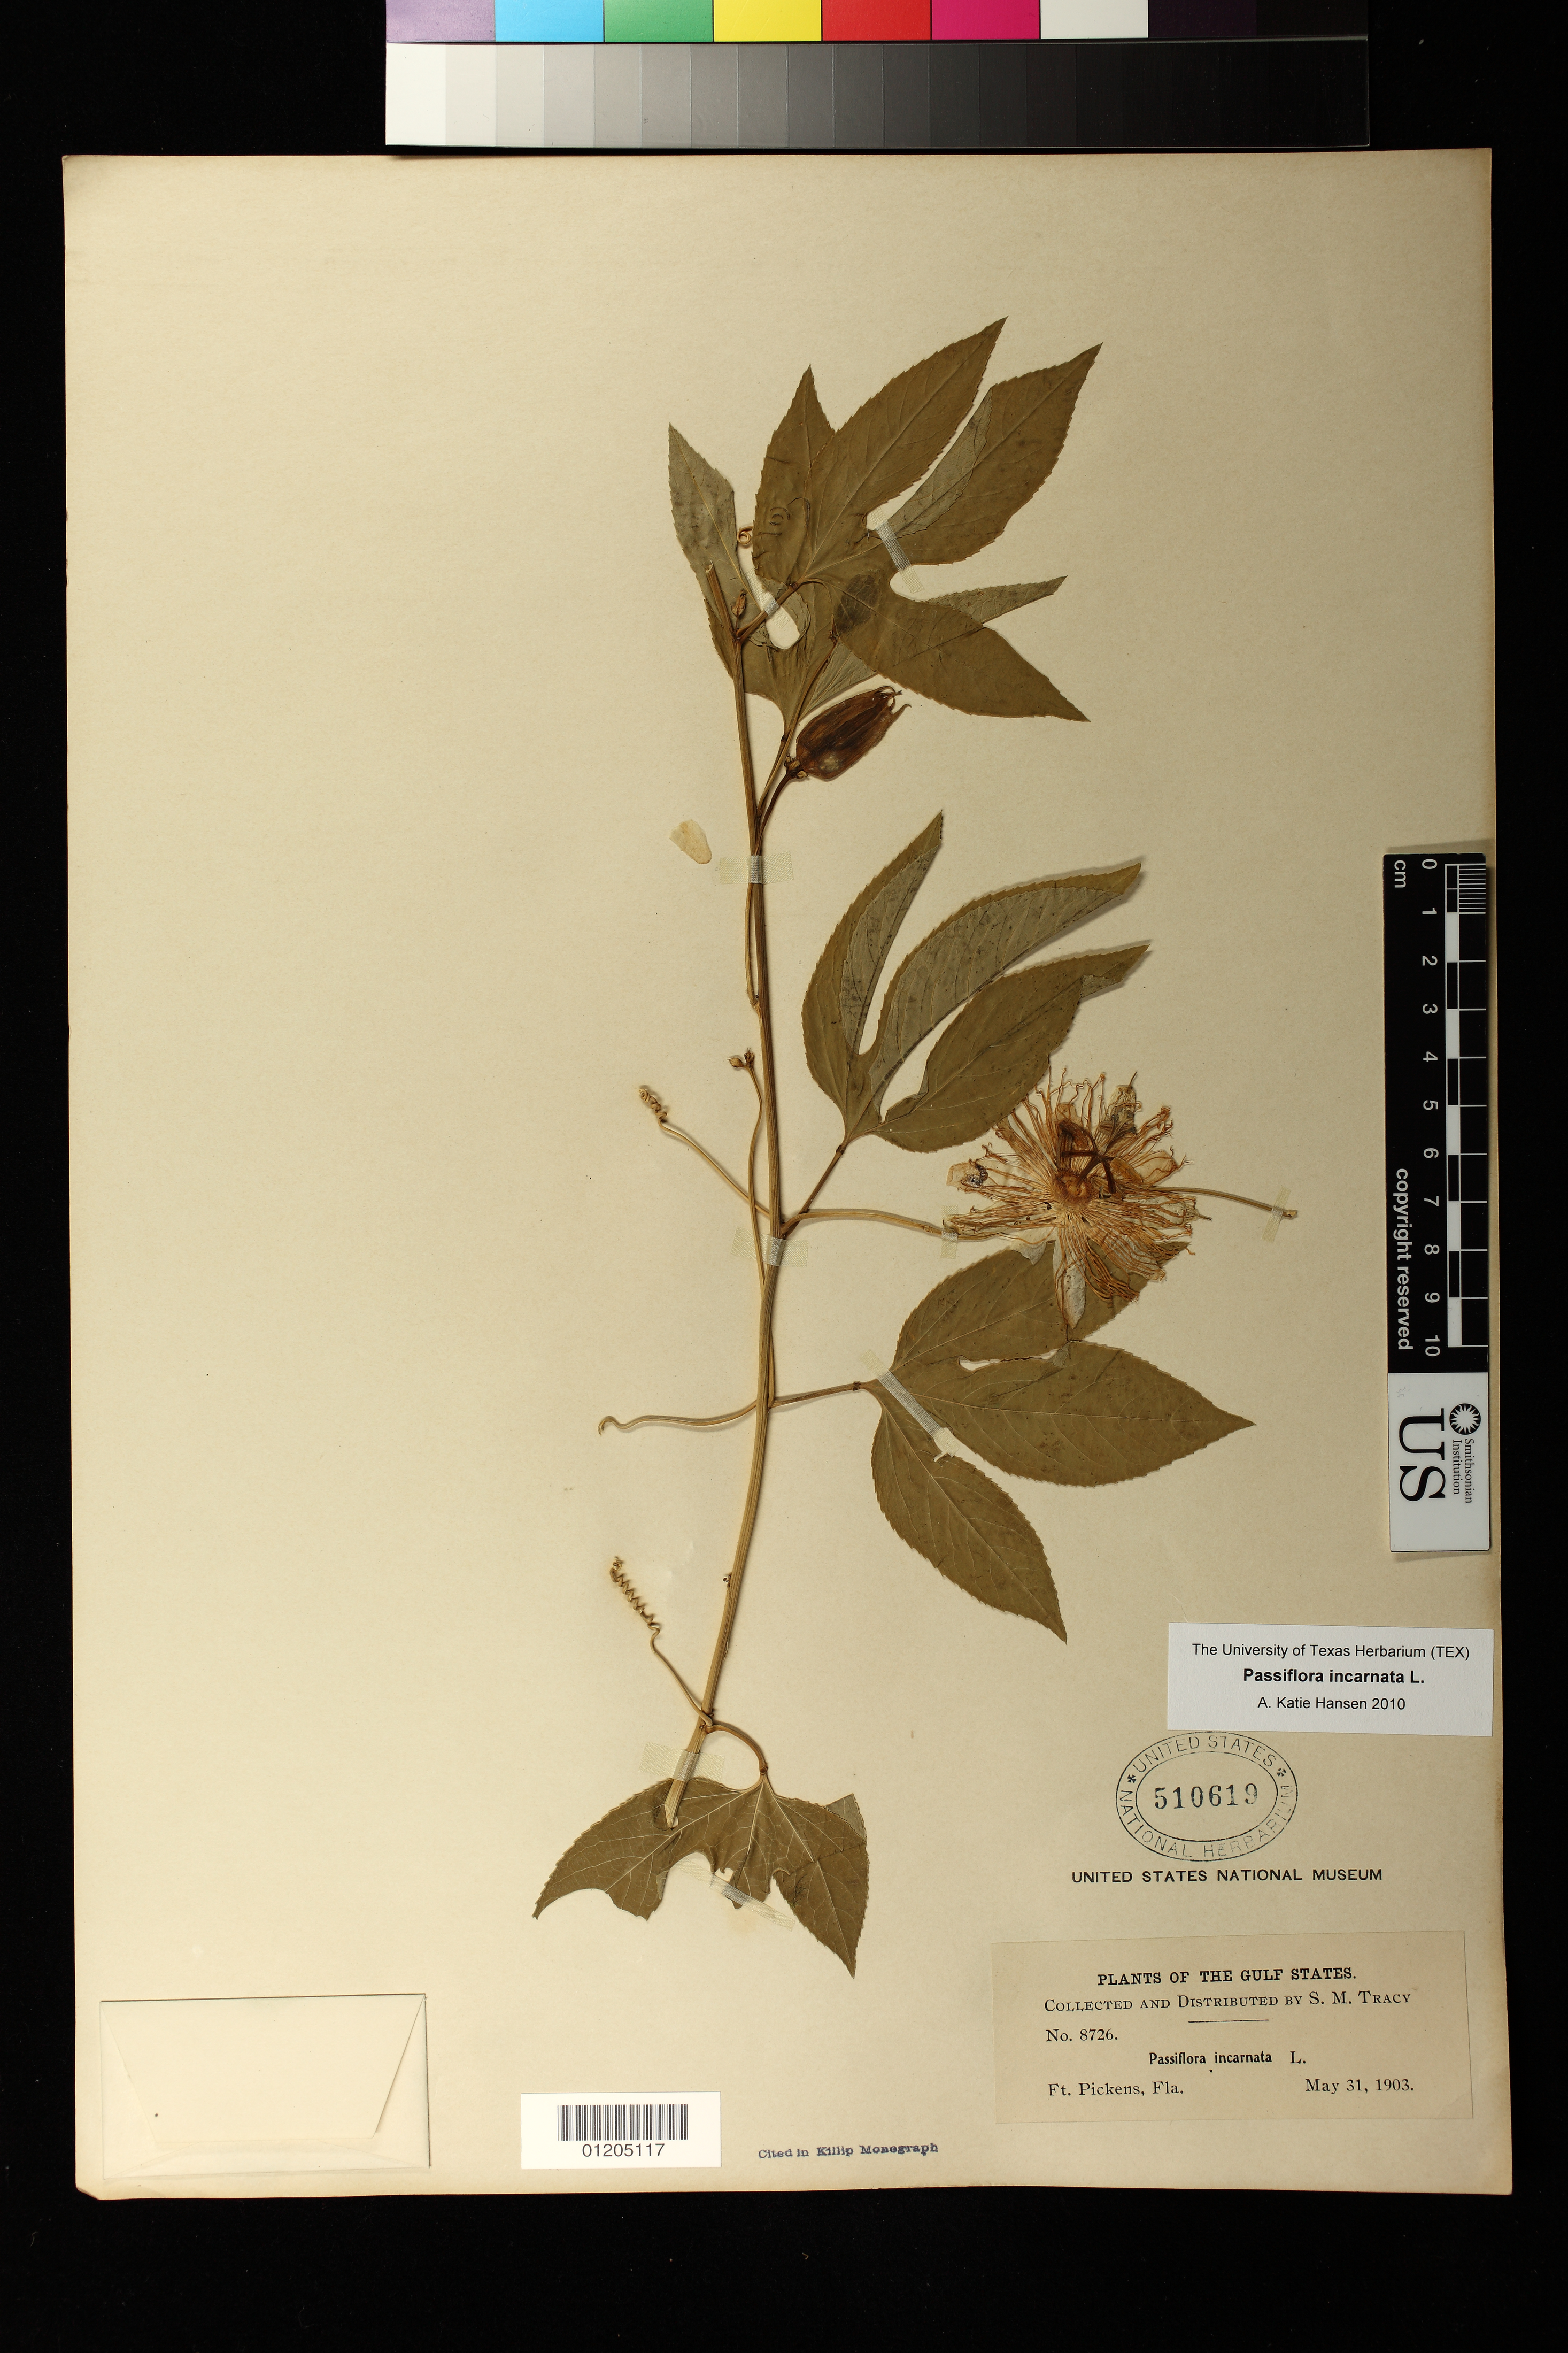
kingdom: Plantae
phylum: Tracheophyta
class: Magnoliopsida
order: Malpighiales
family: Passifloraceae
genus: Passiflora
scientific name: Passiflora incarnata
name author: L.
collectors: S. M. Tracy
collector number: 8726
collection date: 1903-05-31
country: United States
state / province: Florida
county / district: Escambia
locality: Ft. Pickens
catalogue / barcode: US 510619